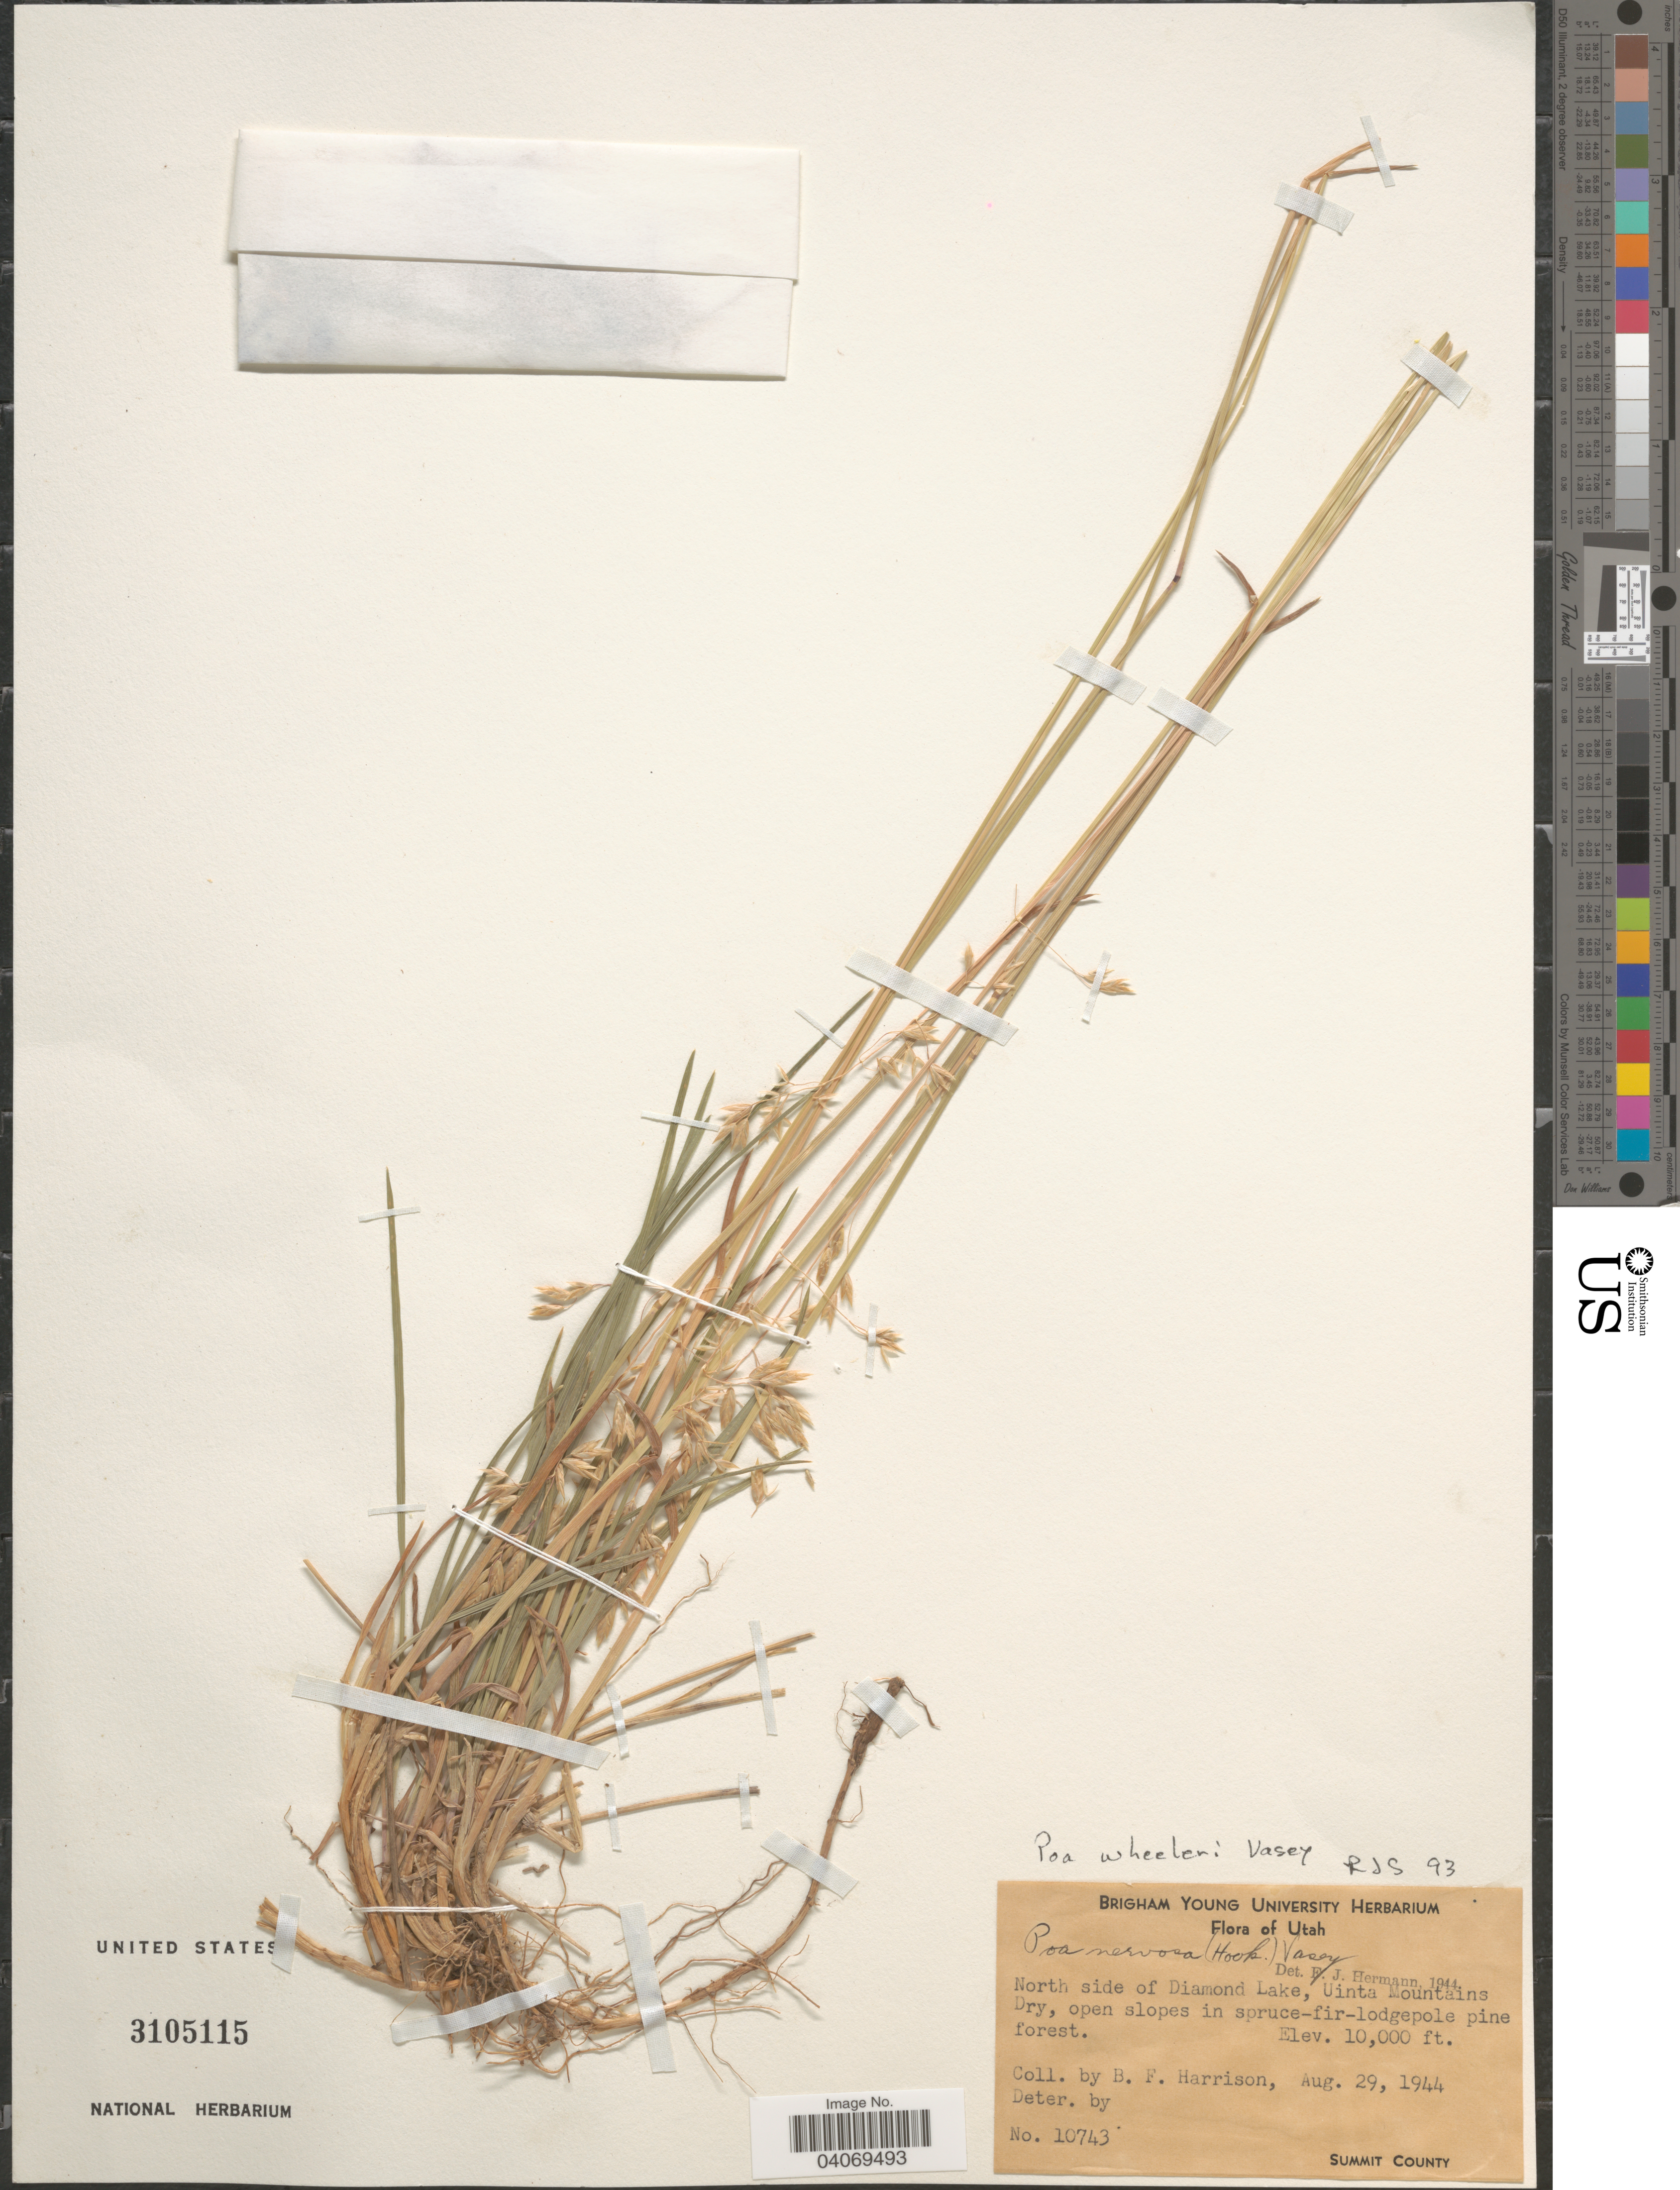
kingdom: Plantae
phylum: Tracheophyta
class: Liliopsida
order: Poales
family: Poaceae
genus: Poa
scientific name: Poa wheeleri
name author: Vasey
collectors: B. F. Harrison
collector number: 10743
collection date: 1944-08-29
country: United States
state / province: Utah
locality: North side of Diamond Lake, Uinta Mountains Dry, open slopes in spruce-fir-lodgepole pine forest. Summit County.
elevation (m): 3048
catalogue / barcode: US 3105115